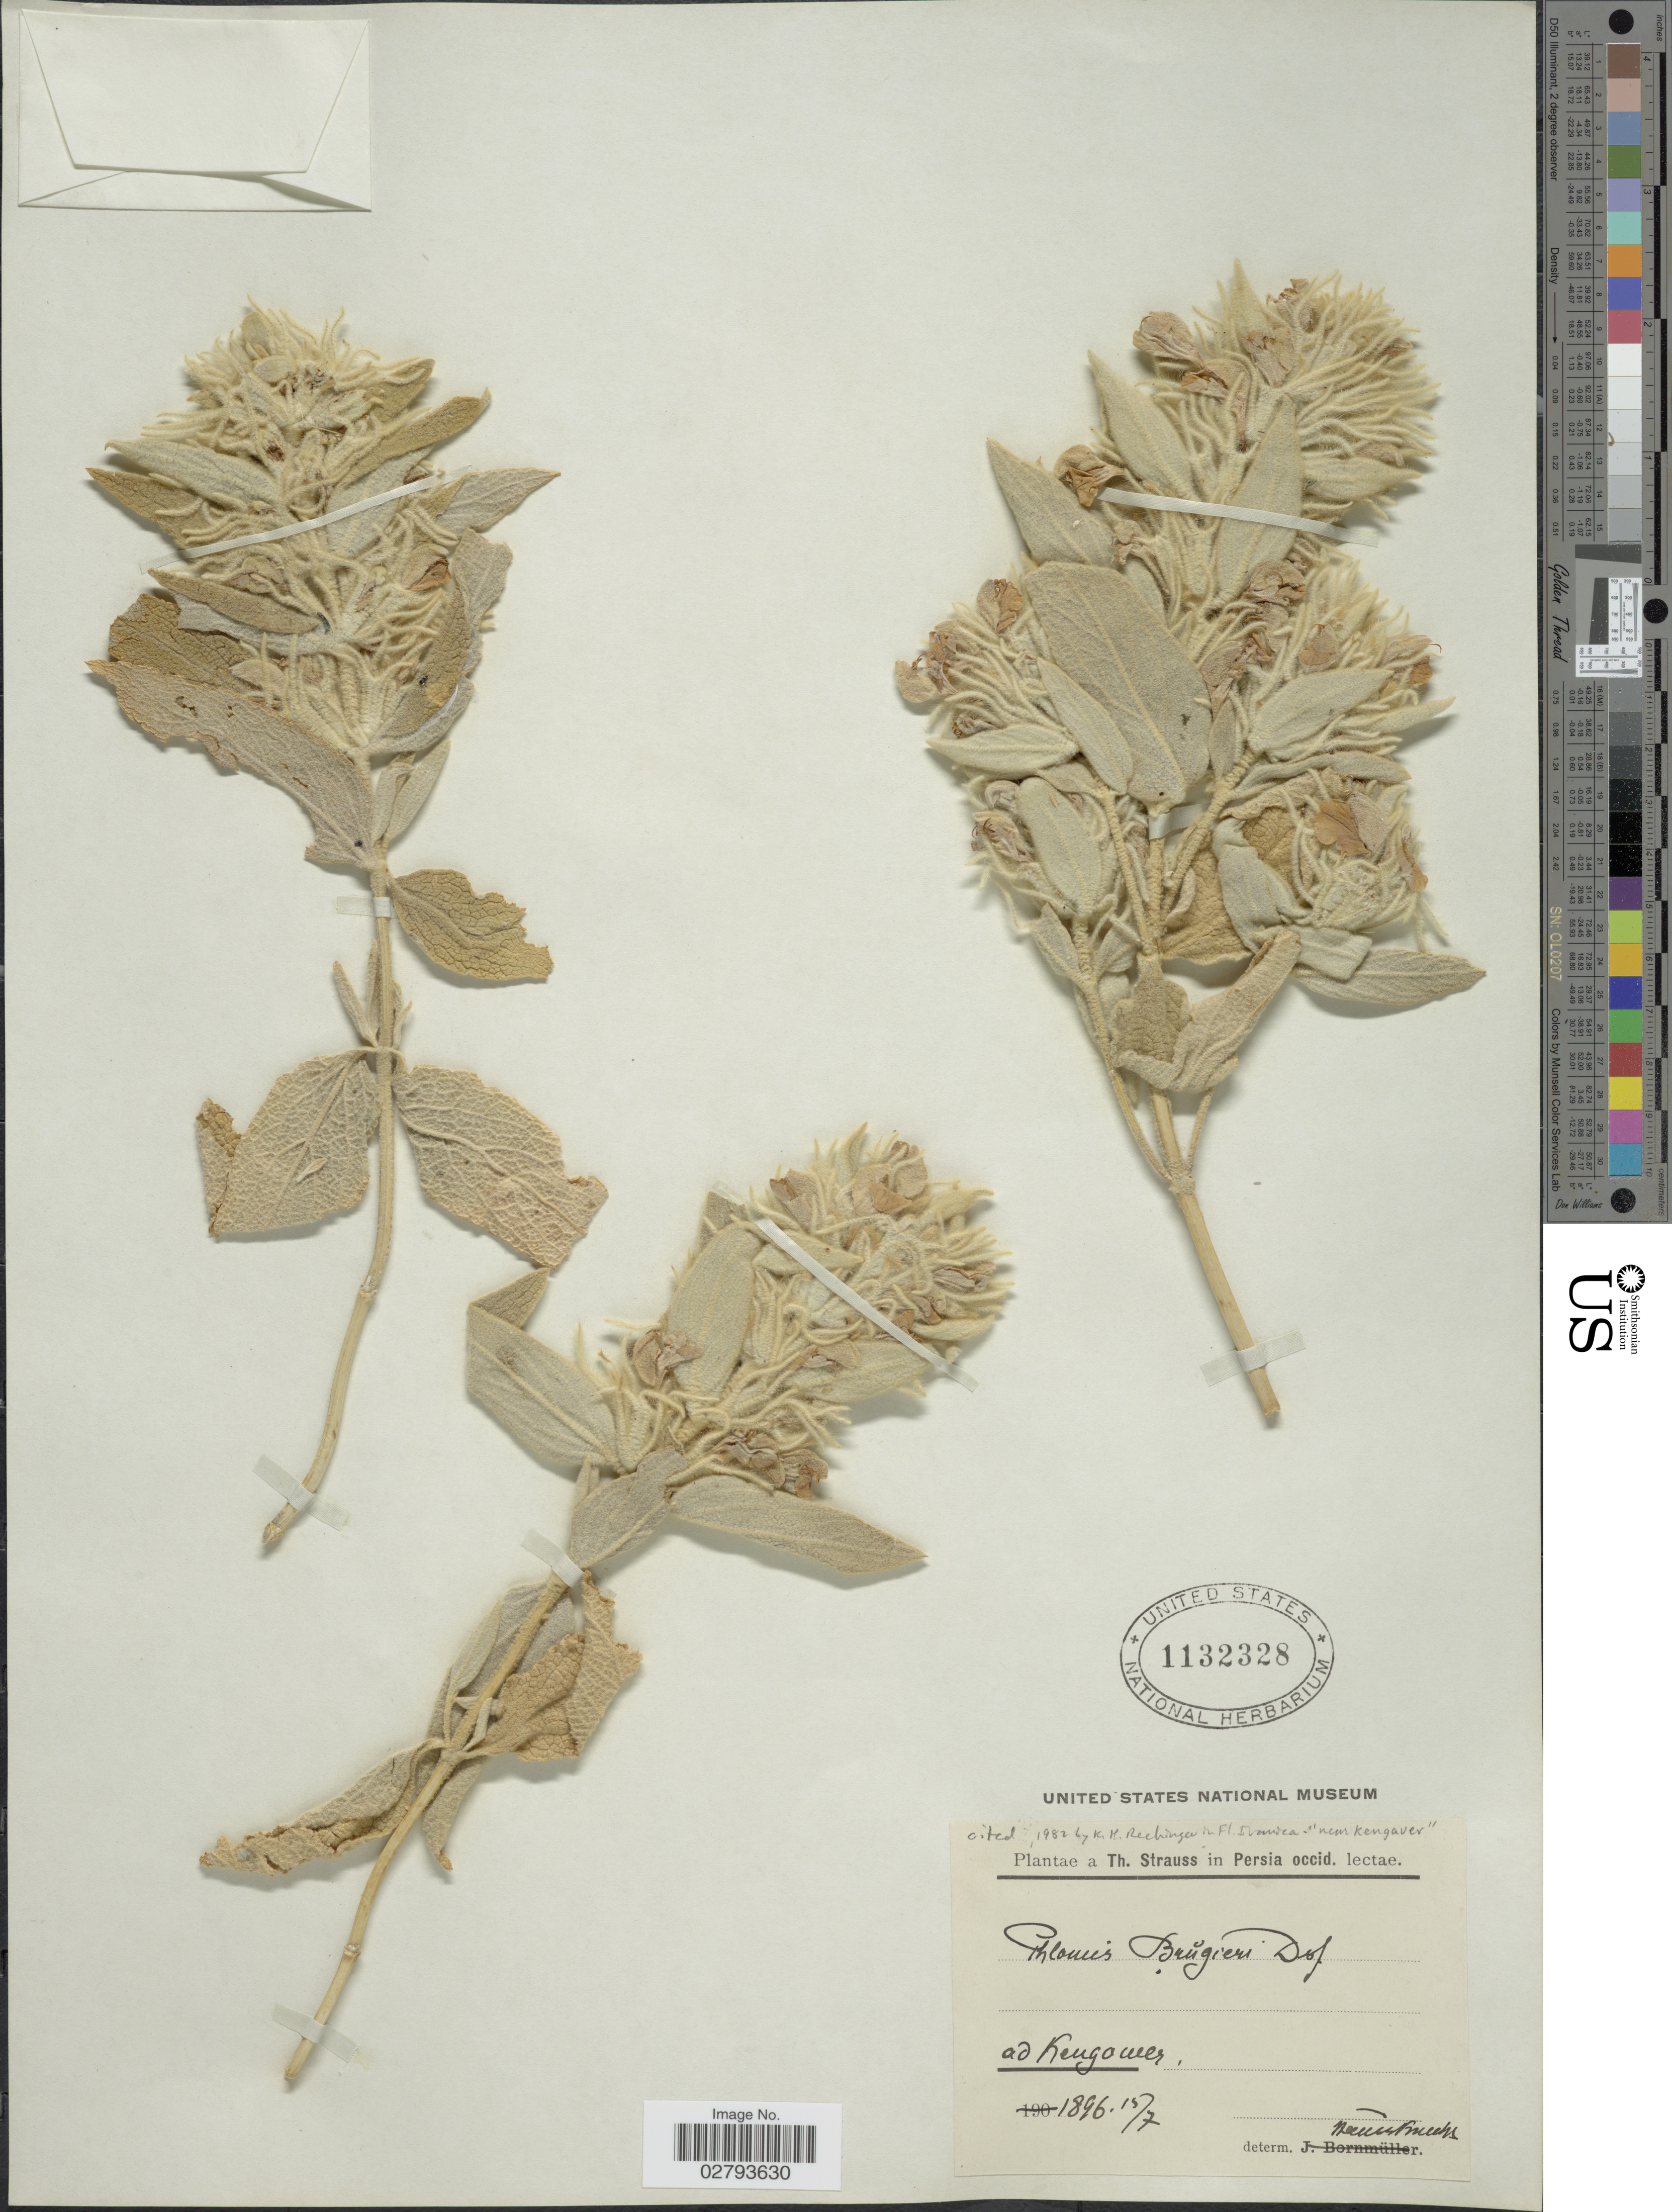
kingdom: Plantae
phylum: Tracheophyta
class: Magnoliopsida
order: Lamiales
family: Lamiaceae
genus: Phlomis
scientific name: Phlomis bruguieri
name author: Desf.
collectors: T. Strauss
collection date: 1896-07-15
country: Iran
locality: Persia occid. Ad Kengower.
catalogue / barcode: US 1132328